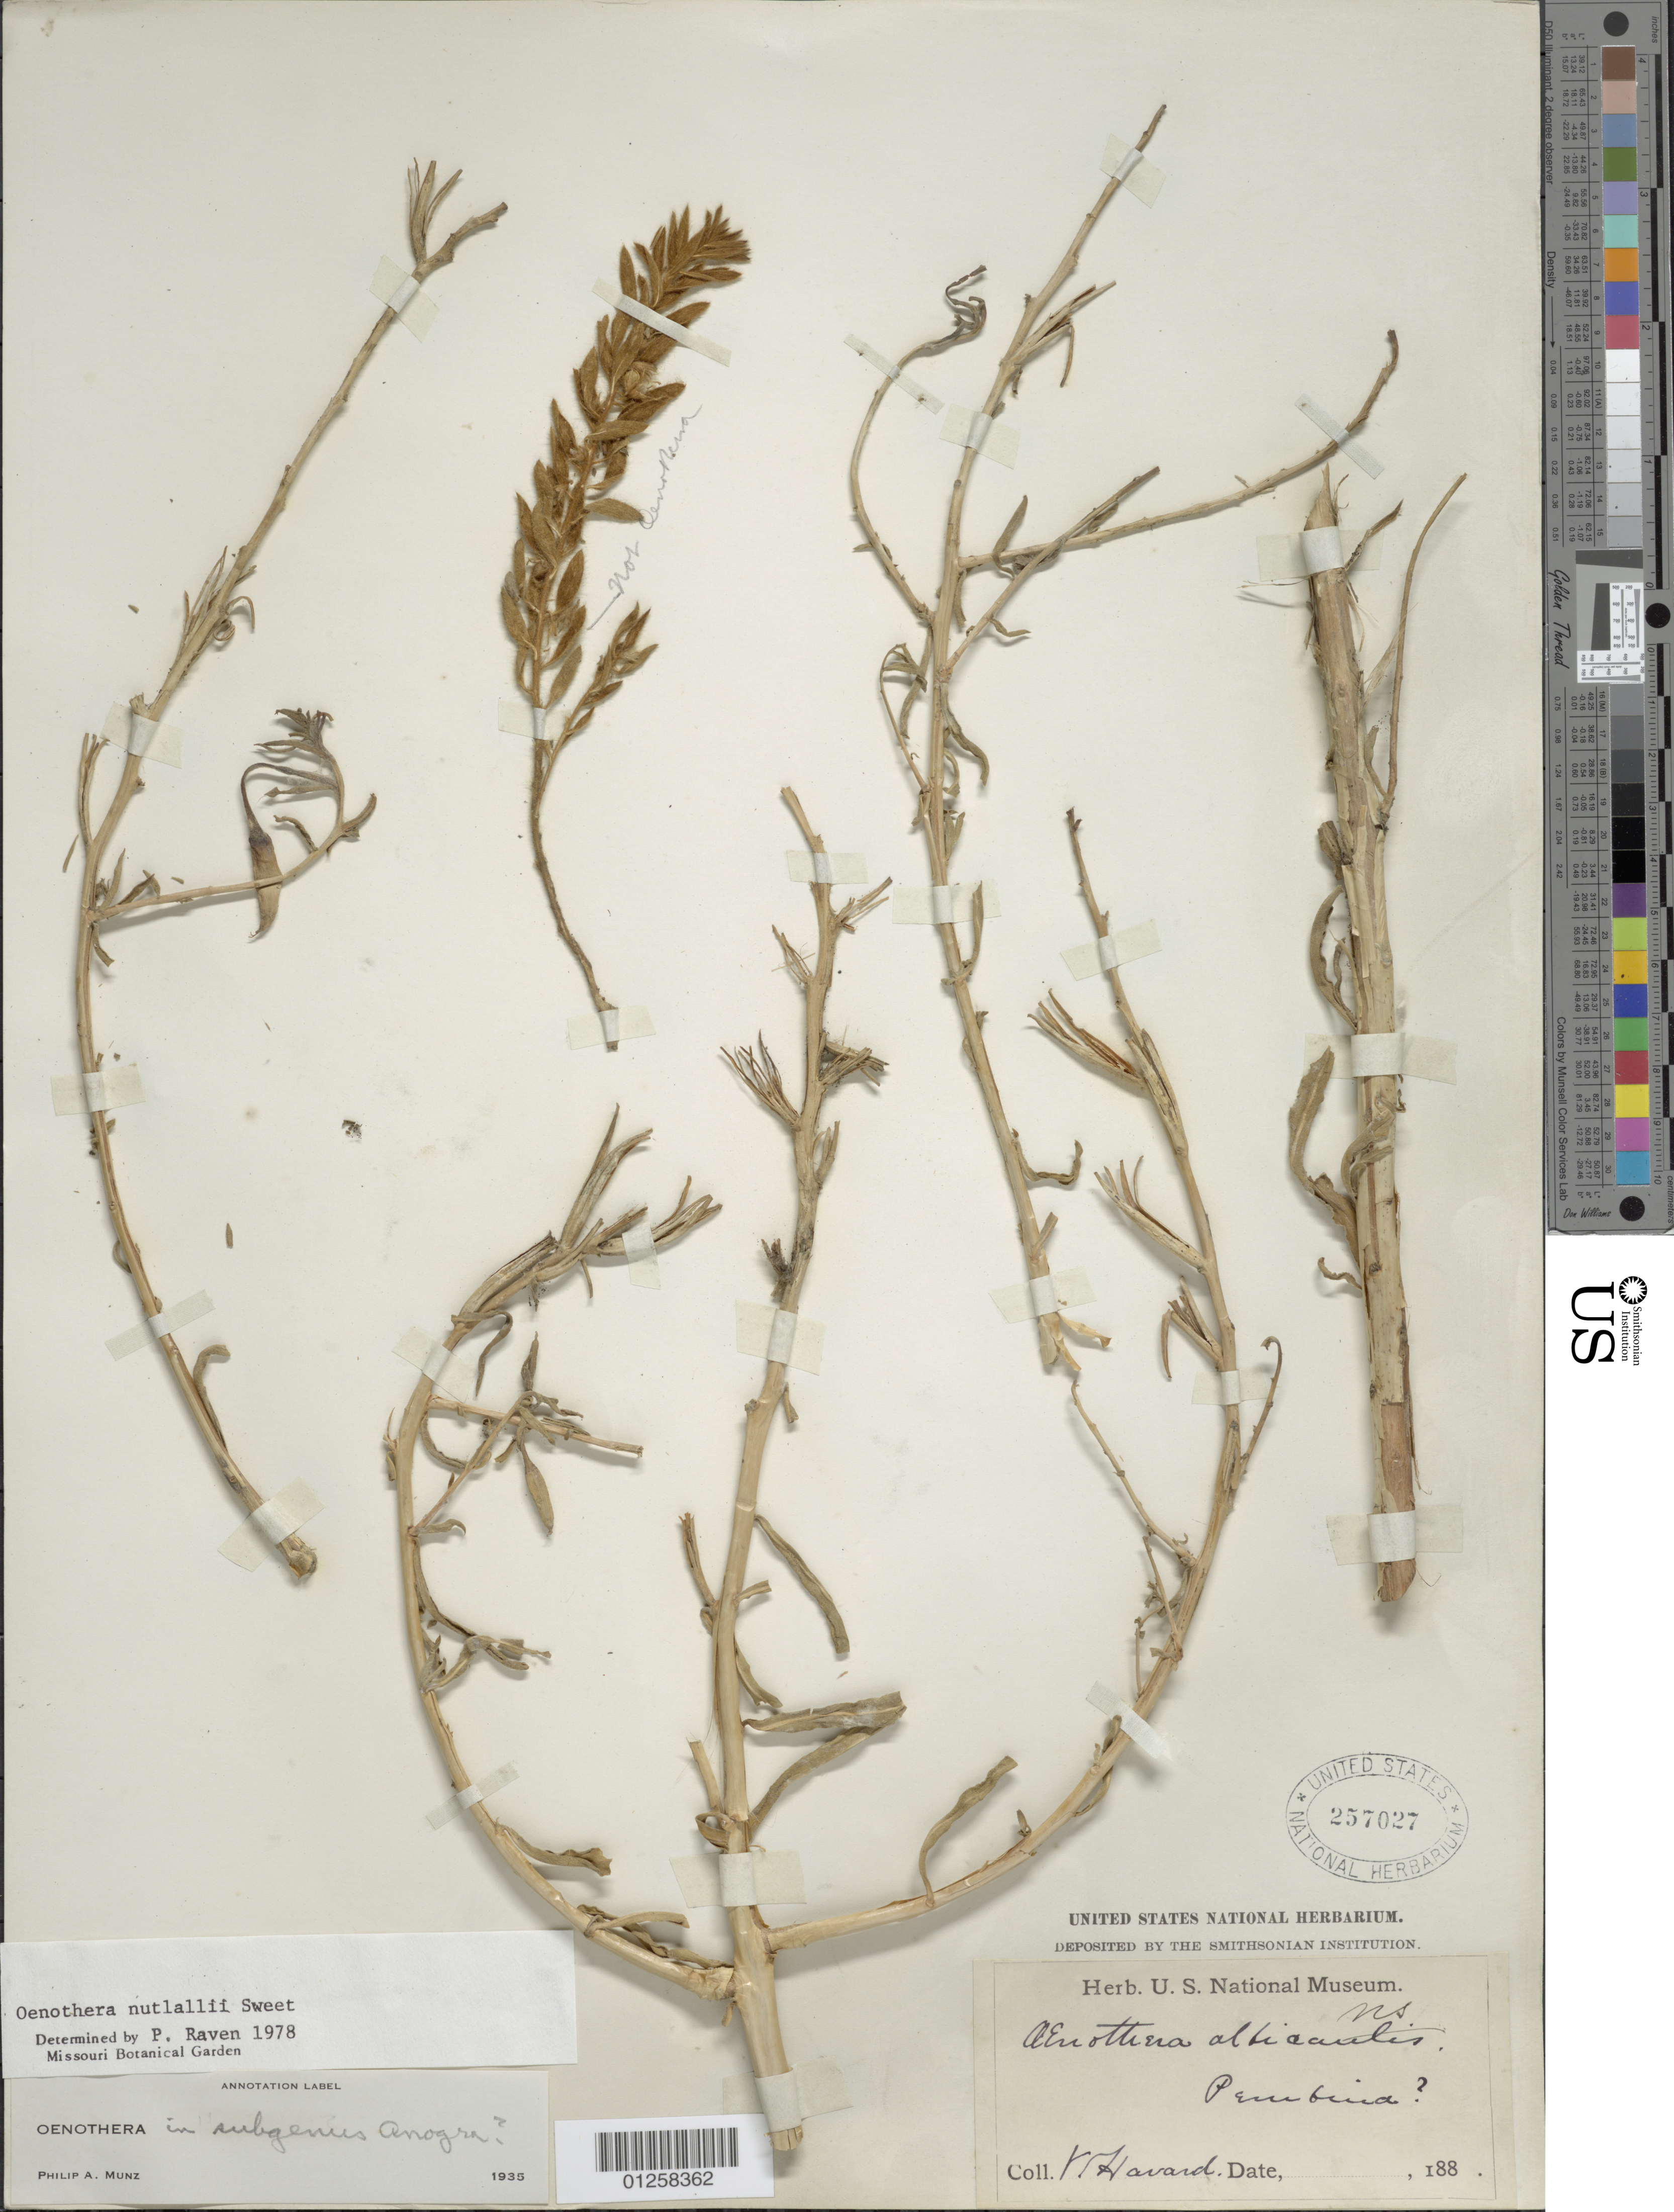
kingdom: Plantae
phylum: Tracheophyta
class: Magnoliopsida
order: Myrtales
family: Onagraceae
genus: Oenothera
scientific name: Oenothera nuttallii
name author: Sweet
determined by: Raven, P. H., (MO), Missouri Botanical Garden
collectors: V. Harvard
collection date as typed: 188-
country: United States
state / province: North Dakota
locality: Pembina.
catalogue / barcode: US 257027